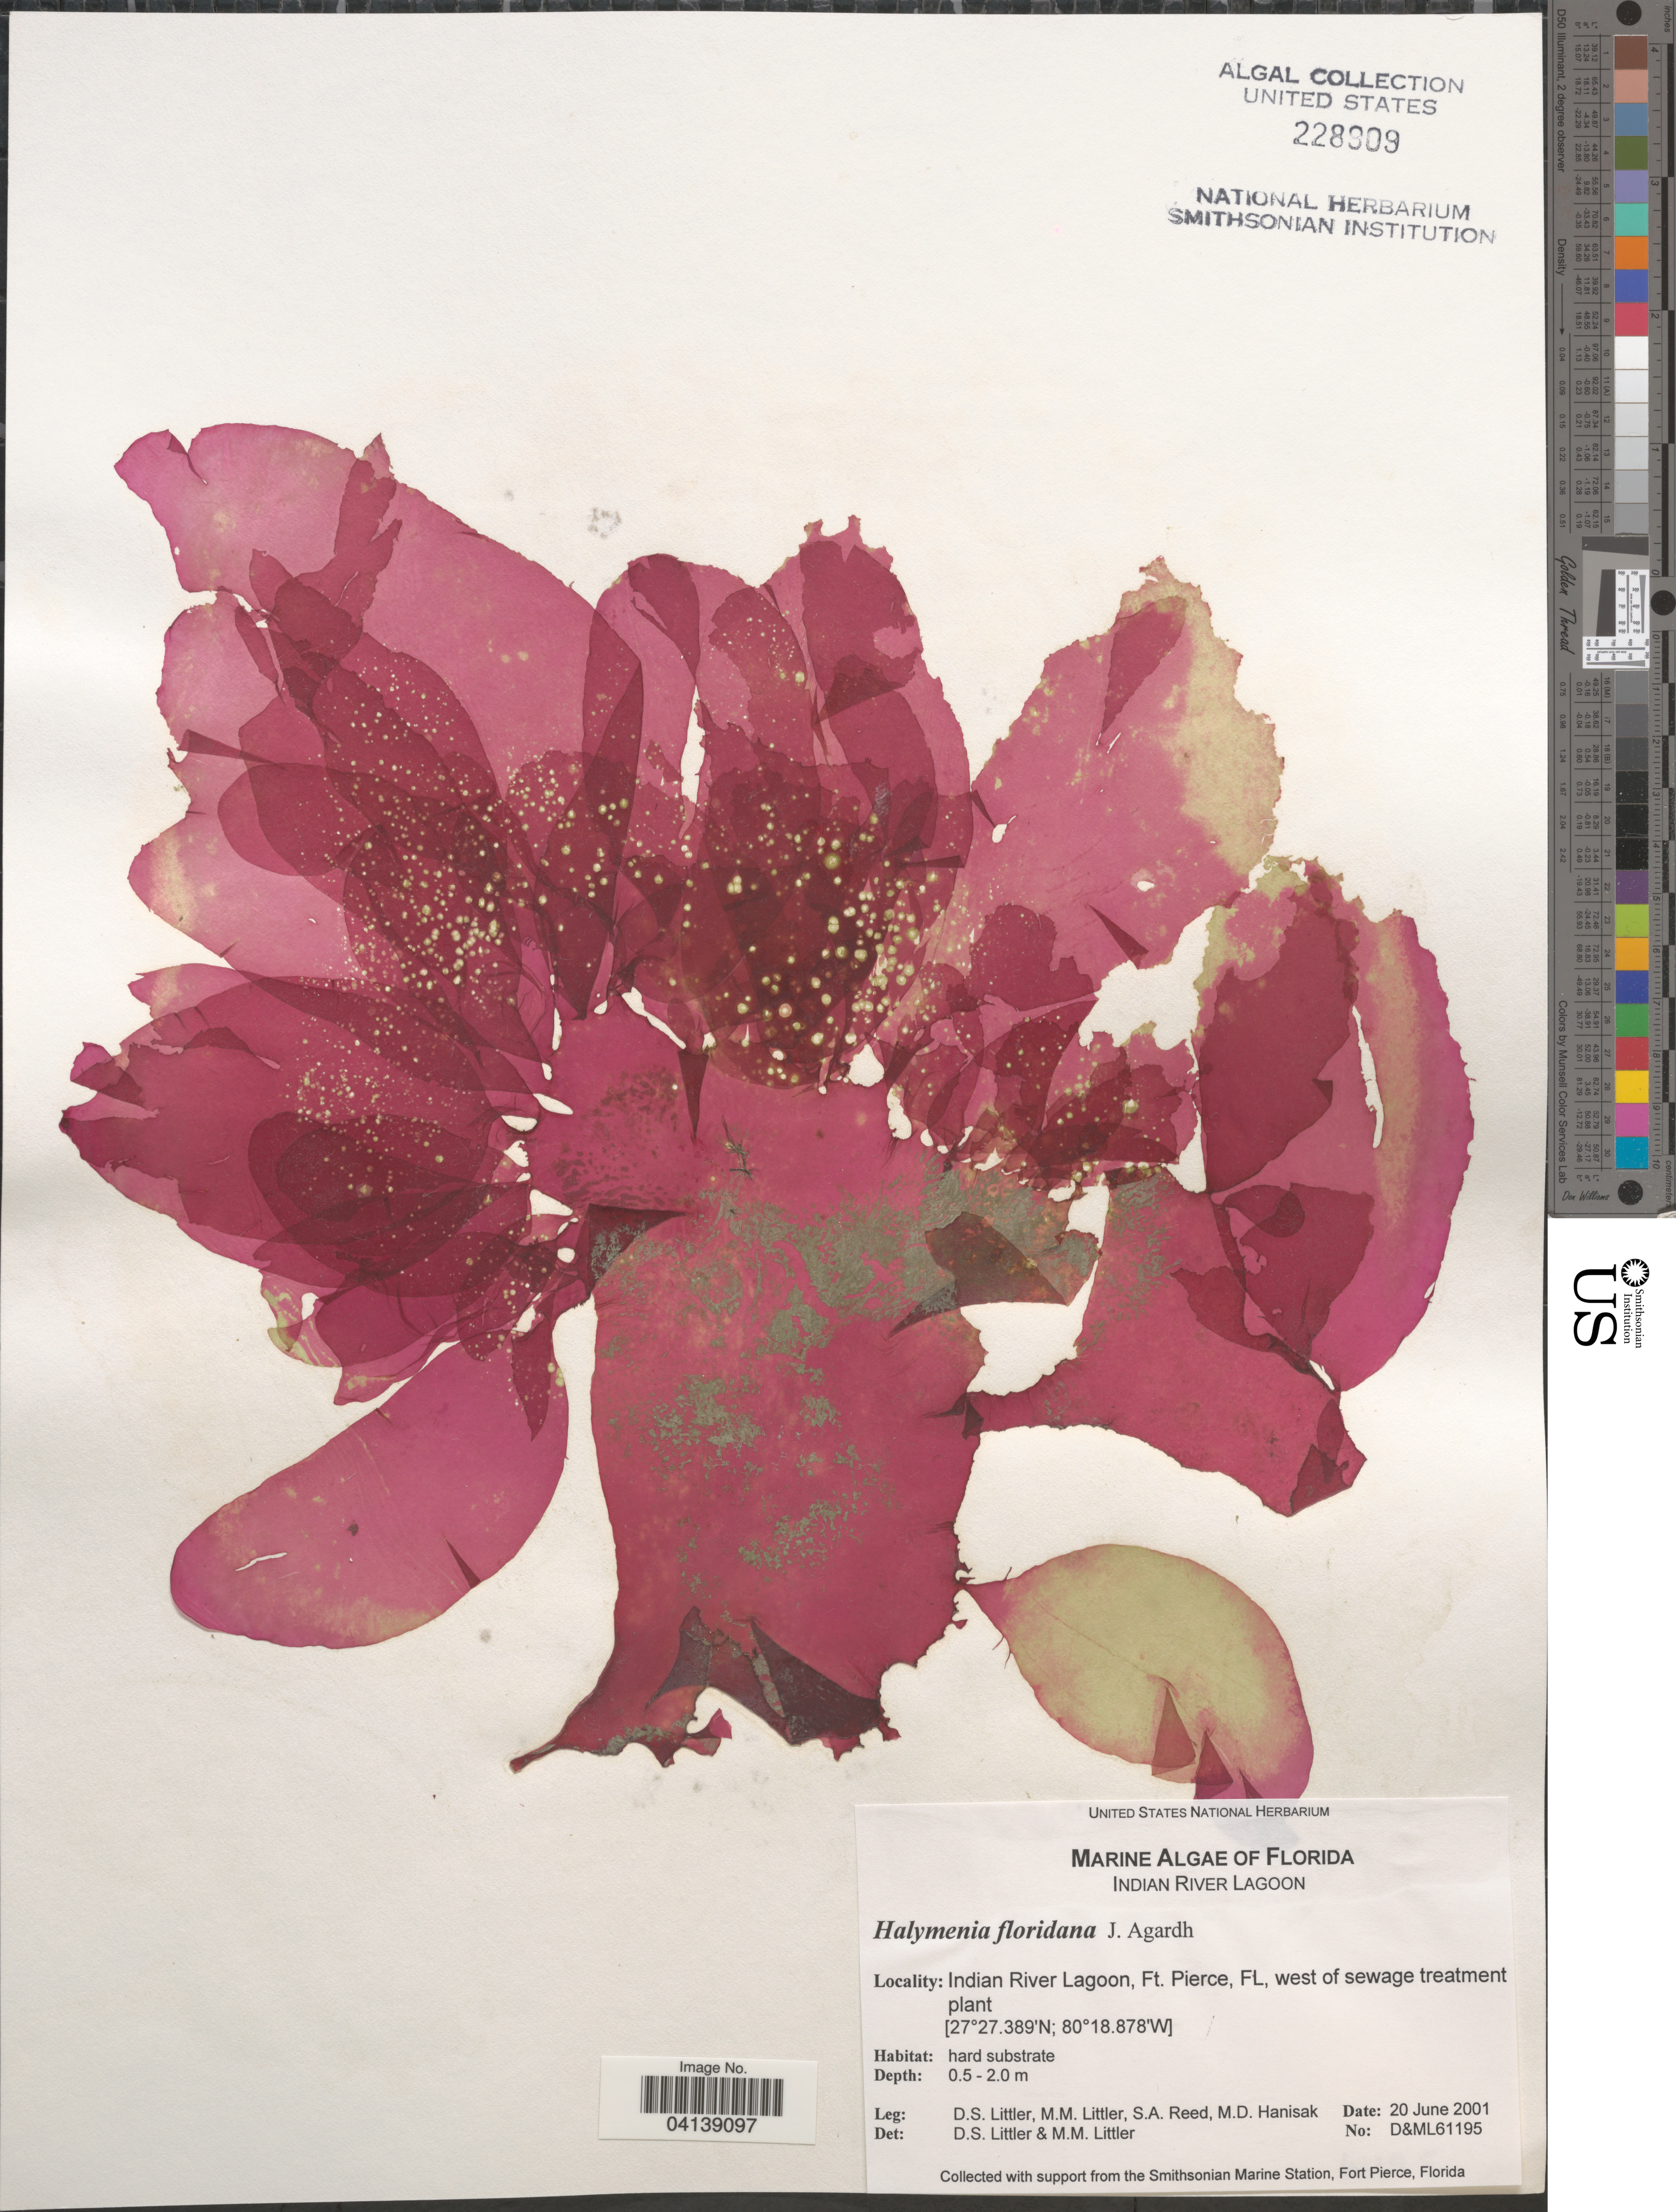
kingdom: Plantae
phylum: Rhodophyta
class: Florideophyceae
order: Halymeniales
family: Halymeniaceae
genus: Halymenia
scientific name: Halymenia floridana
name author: J. Agardh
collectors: D. S. Littler, S. Reed & M. Hanisak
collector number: D&ML61195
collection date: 2001-06-20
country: United States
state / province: Florida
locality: Indian River Lagoon, Ft. Pierce, west of sewage treatment plant.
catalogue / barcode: US 228909